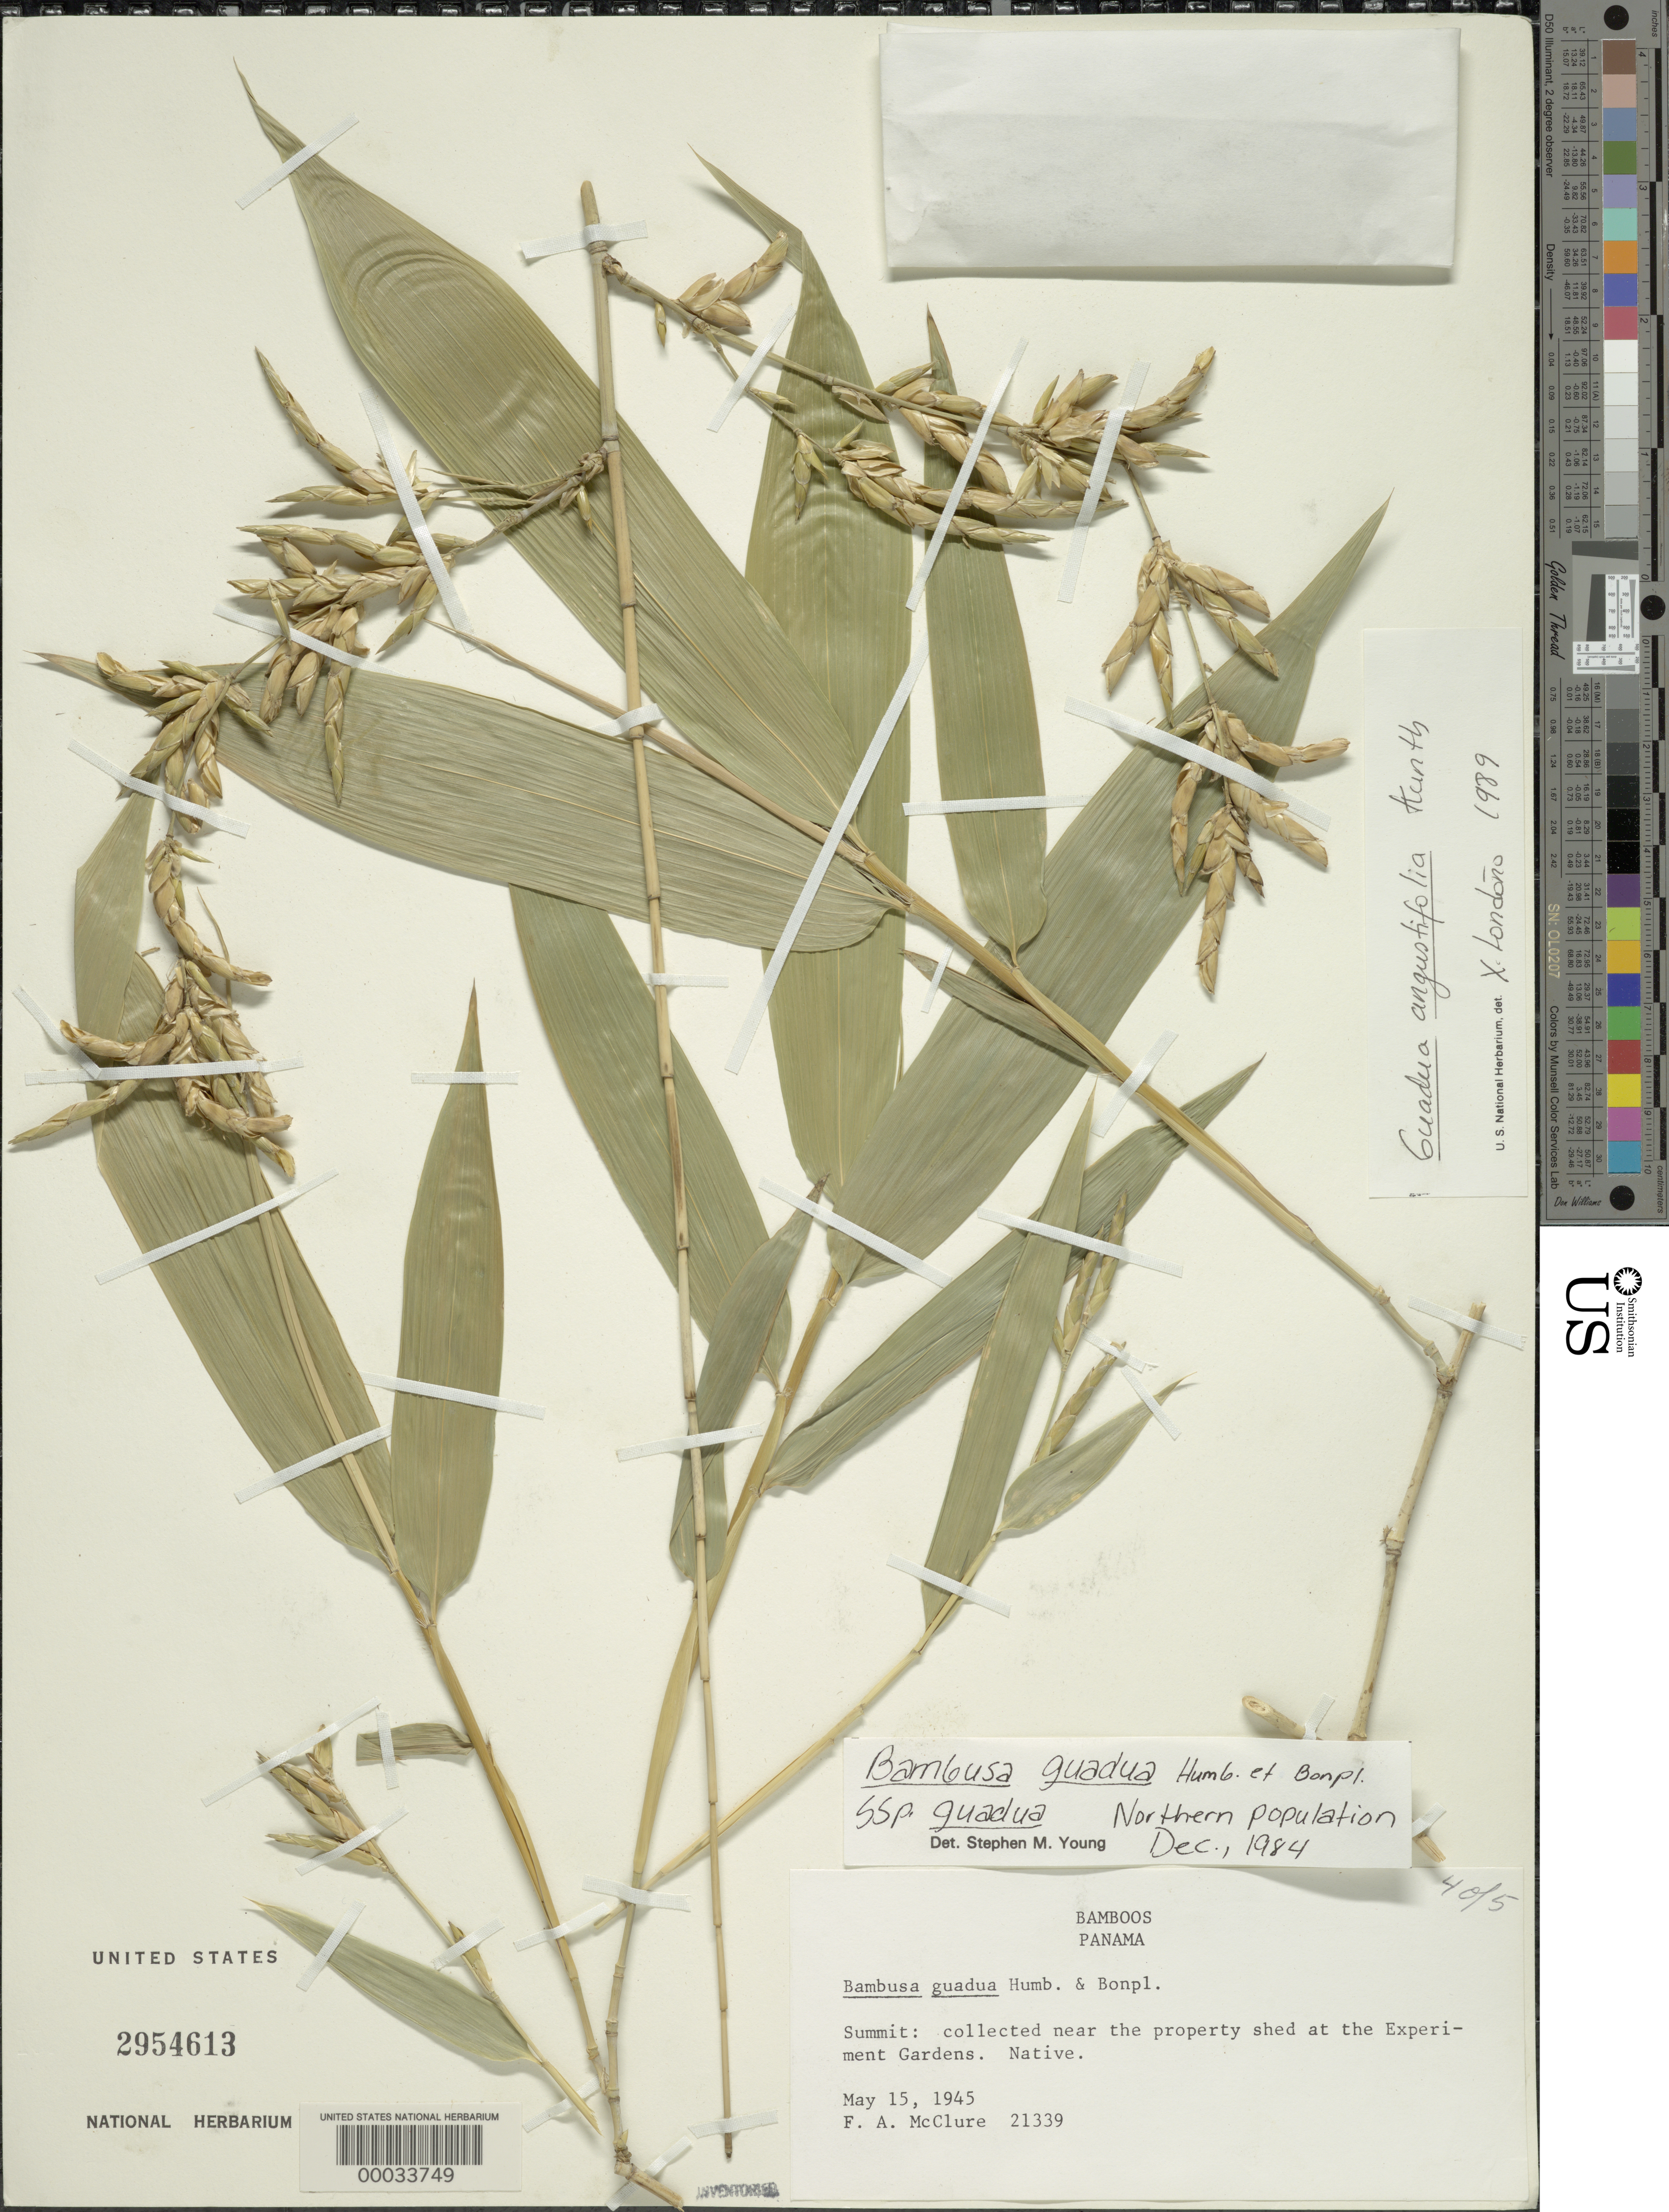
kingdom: Plantae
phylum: Tracheophyta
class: Liliopsida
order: Poales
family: Poaceae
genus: Guadua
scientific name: Guadua angustifolia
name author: Kunth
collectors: F. A. McClure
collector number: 21339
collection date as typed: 15 May 1945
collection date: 1945-05-15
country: Panama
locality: Near the property shed at the Experimental Gardens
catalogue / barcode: US 2954613